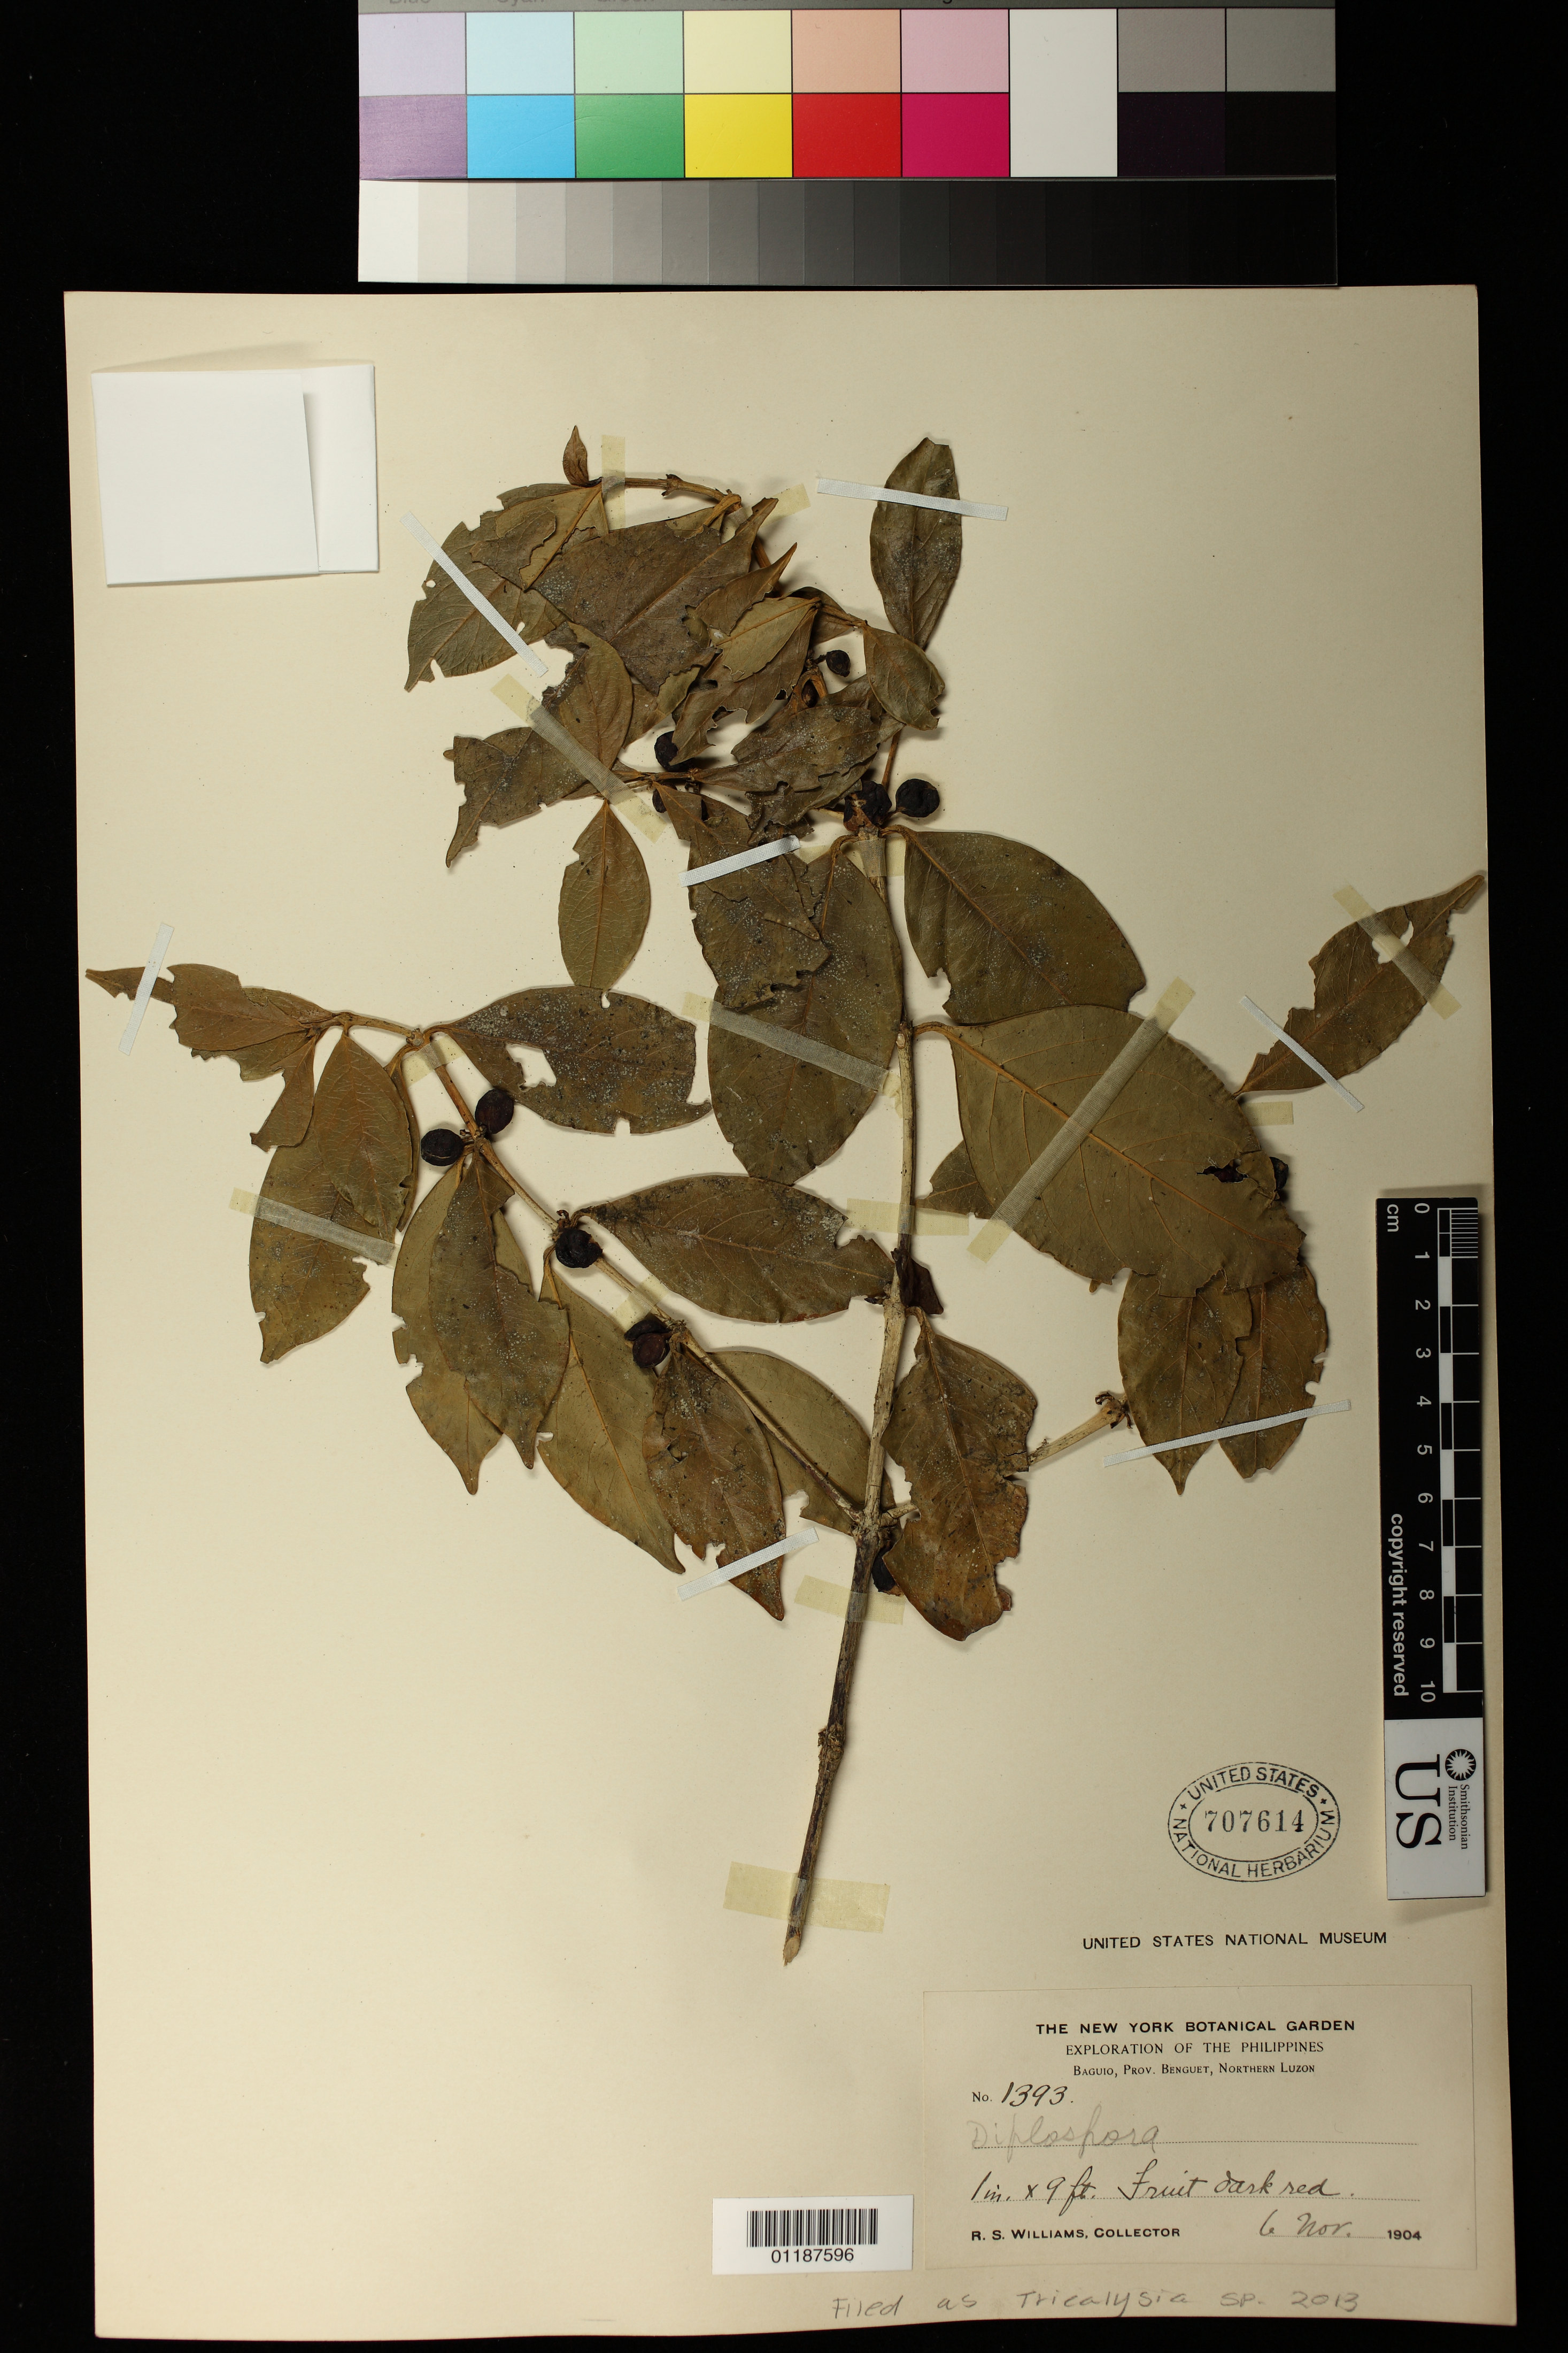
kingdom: Plantae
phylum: Tracheophyta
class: Magnoliopsida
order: Gentianales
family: Rubiaceae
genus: Tricalysia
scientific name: Tricalysia sp.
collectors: R. S. Williams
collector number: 1393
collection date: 1904-11-06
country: Philippines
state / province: Cordillera (Administrative Region)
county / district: Benguet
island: Luzon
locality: Baguio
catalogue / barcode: US 707614